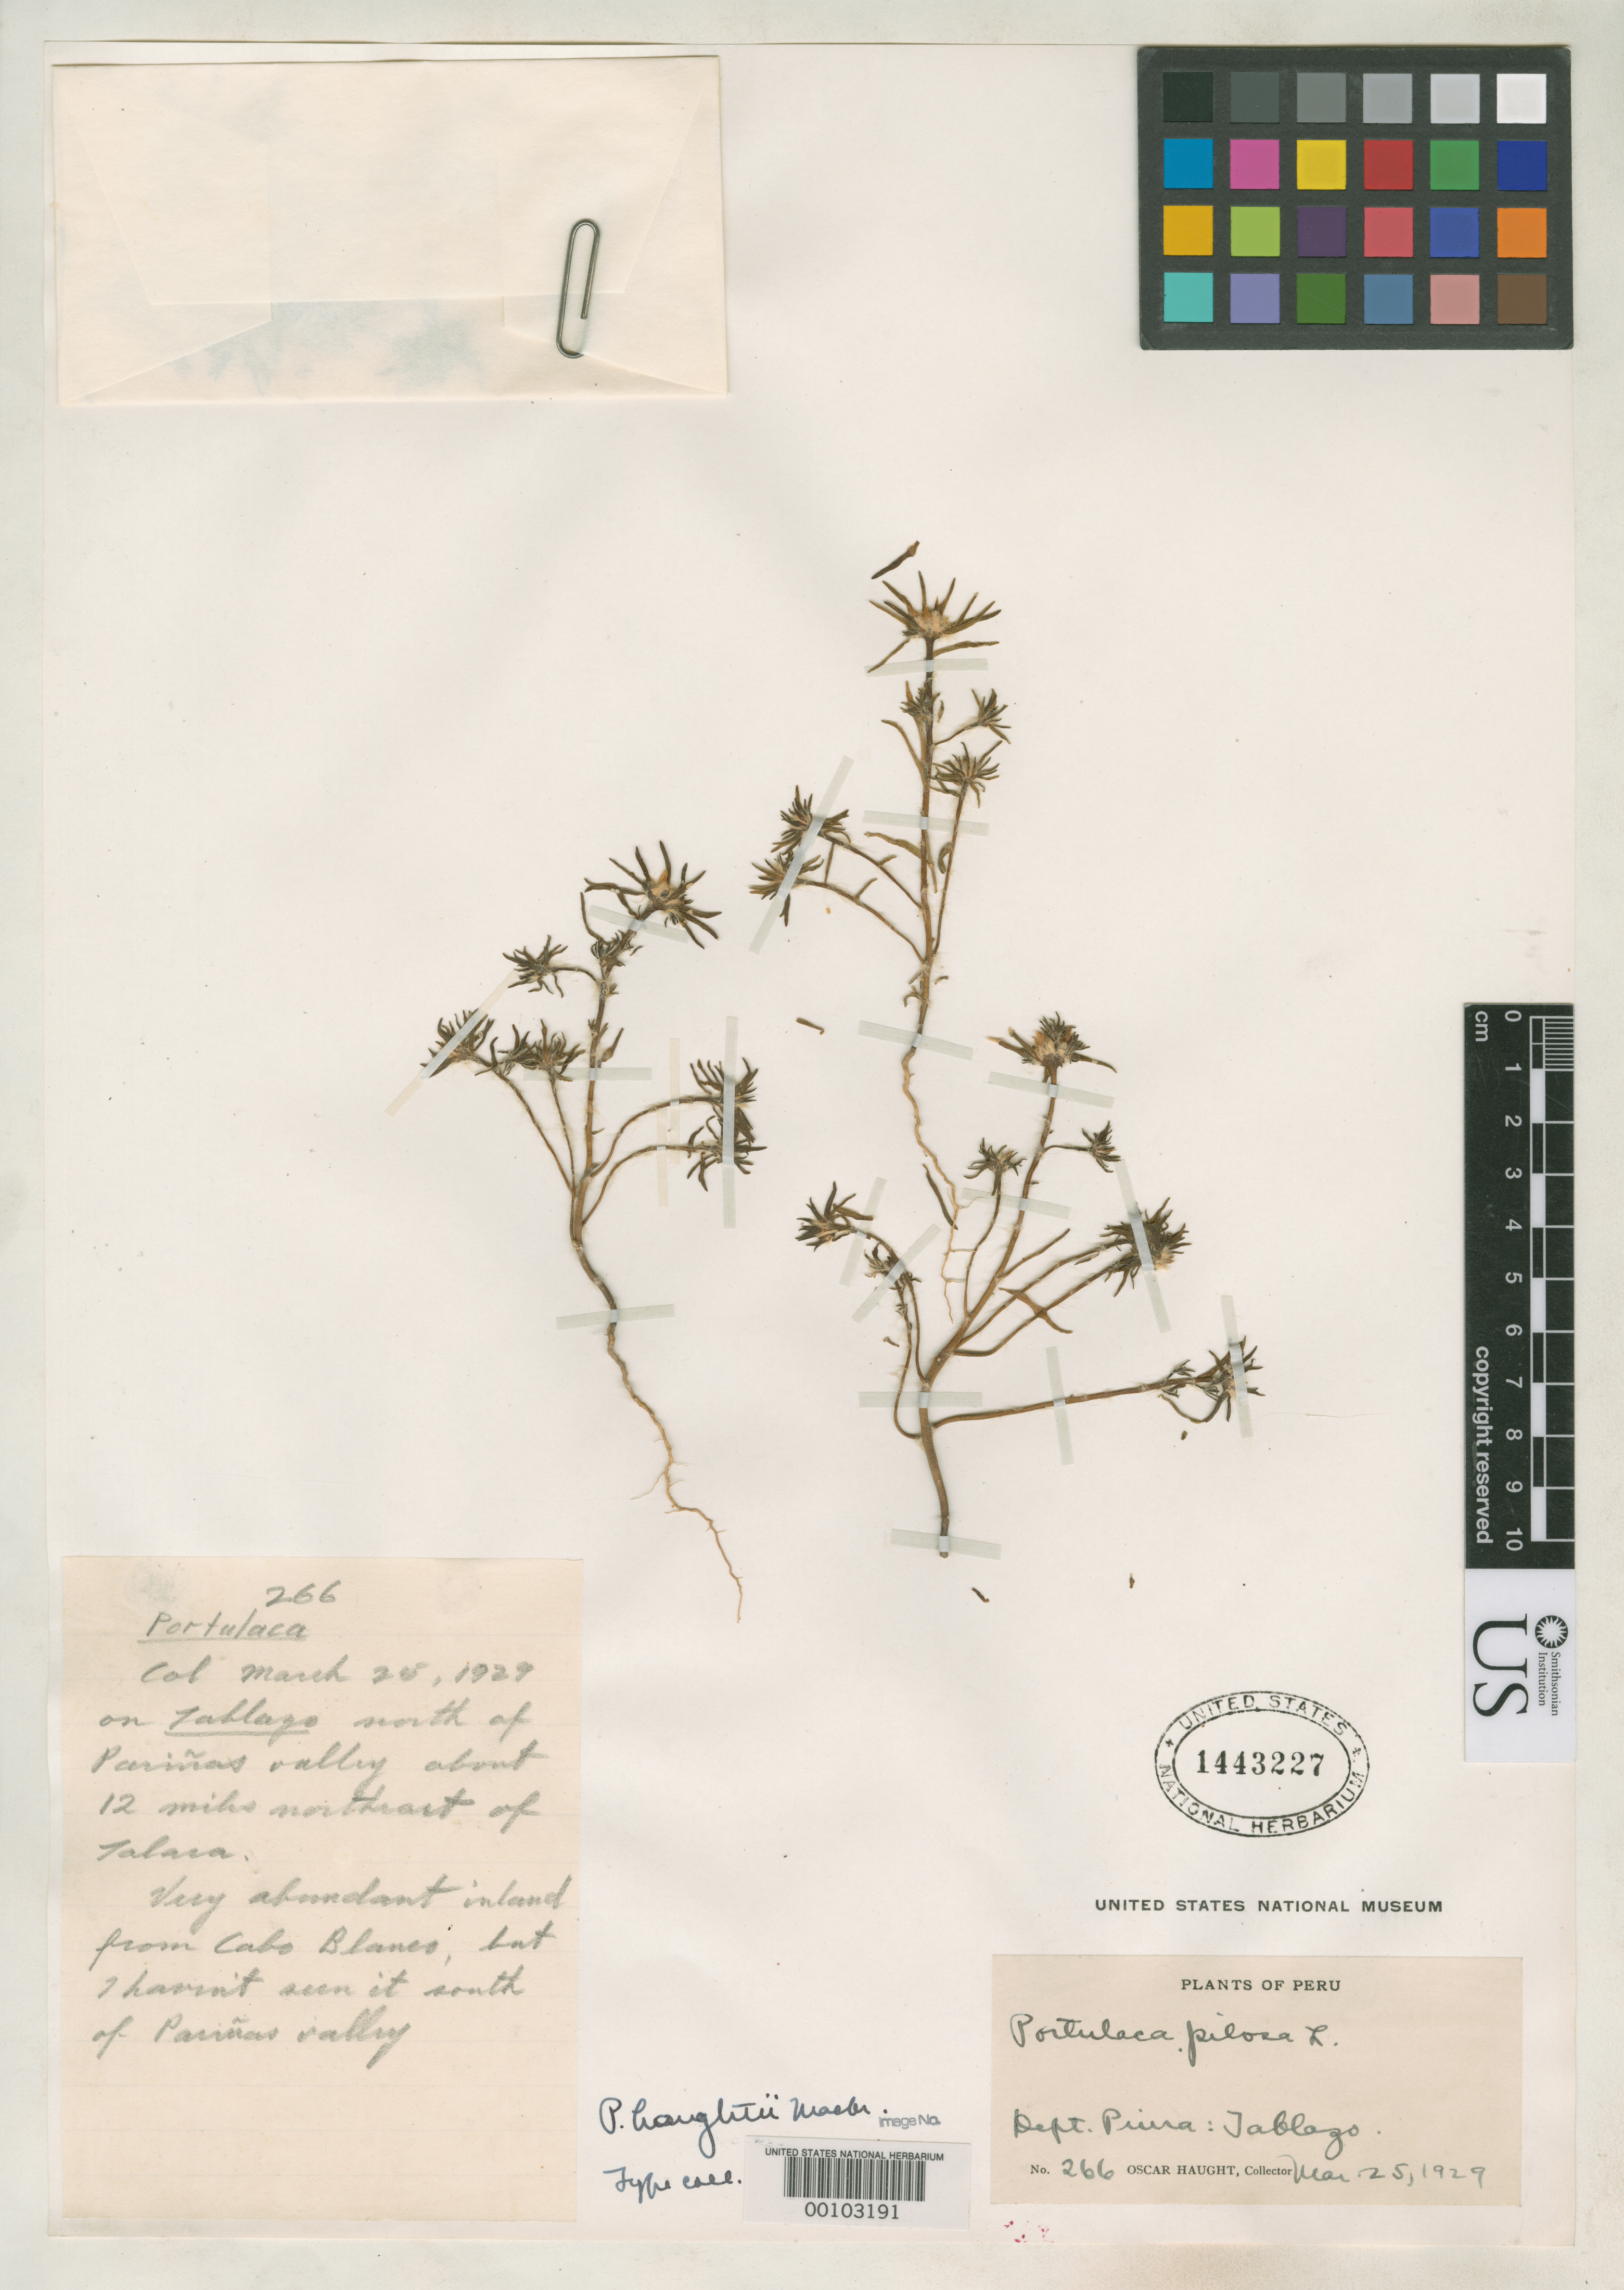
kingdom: Plantae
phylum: Tracheophyta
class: Magnoliopsida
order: Caryophyllales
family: Portulacaceae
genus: Portulaca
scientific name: Portulaca haughtii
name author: J.F. Macbr.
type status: Possible Isotype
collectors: O. L. Haught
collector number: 266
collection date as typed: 25 Mar 1929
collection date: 1929-03-25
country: Peru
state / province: Piura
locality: Tablazo.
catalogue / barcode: US 1443227